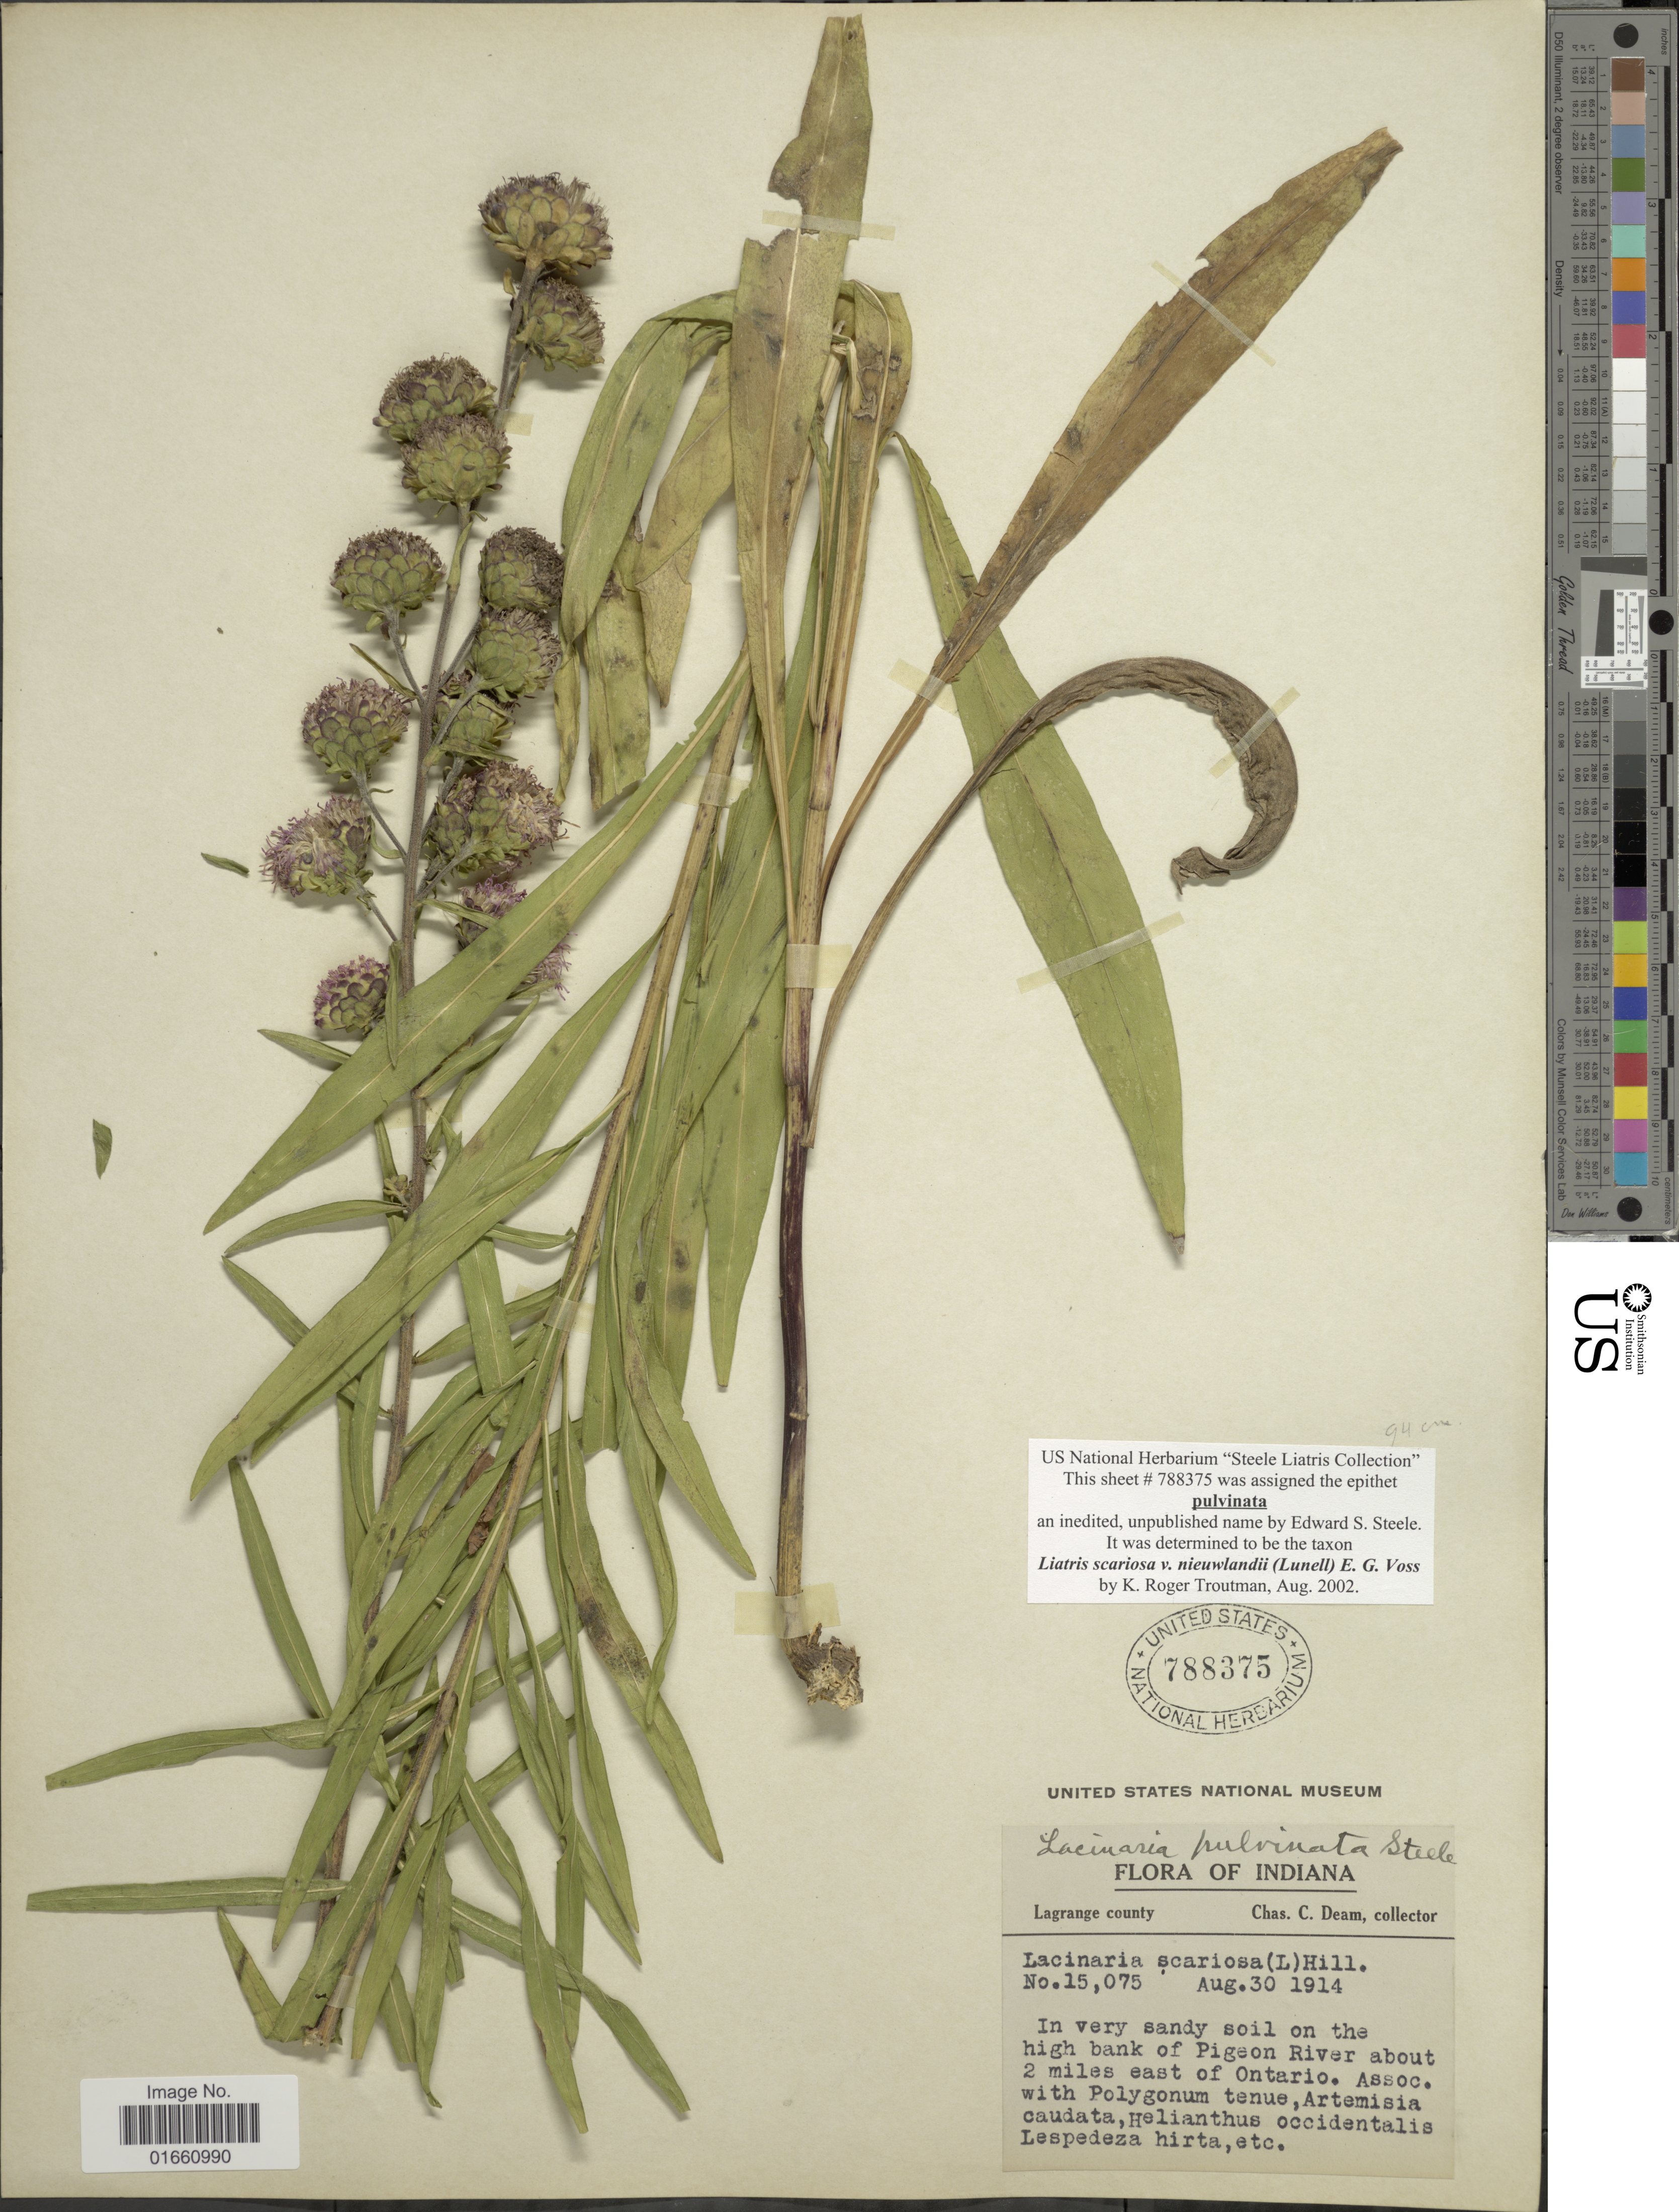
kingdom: Plantae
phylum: Tracheophyta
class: Magnoliopsida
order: Asterales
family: Asteraceae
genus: Liatris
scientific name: Liatris scariosa var. nieuwlandii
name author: (Lunell) E.G. Voss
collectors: C. C. Deam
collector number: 15075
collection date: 1914-08-30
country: United States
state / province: Indiana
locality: In very sandy soil on the high bank of Pogeon River about 2 miles east of Ontario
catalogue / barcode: US 788375